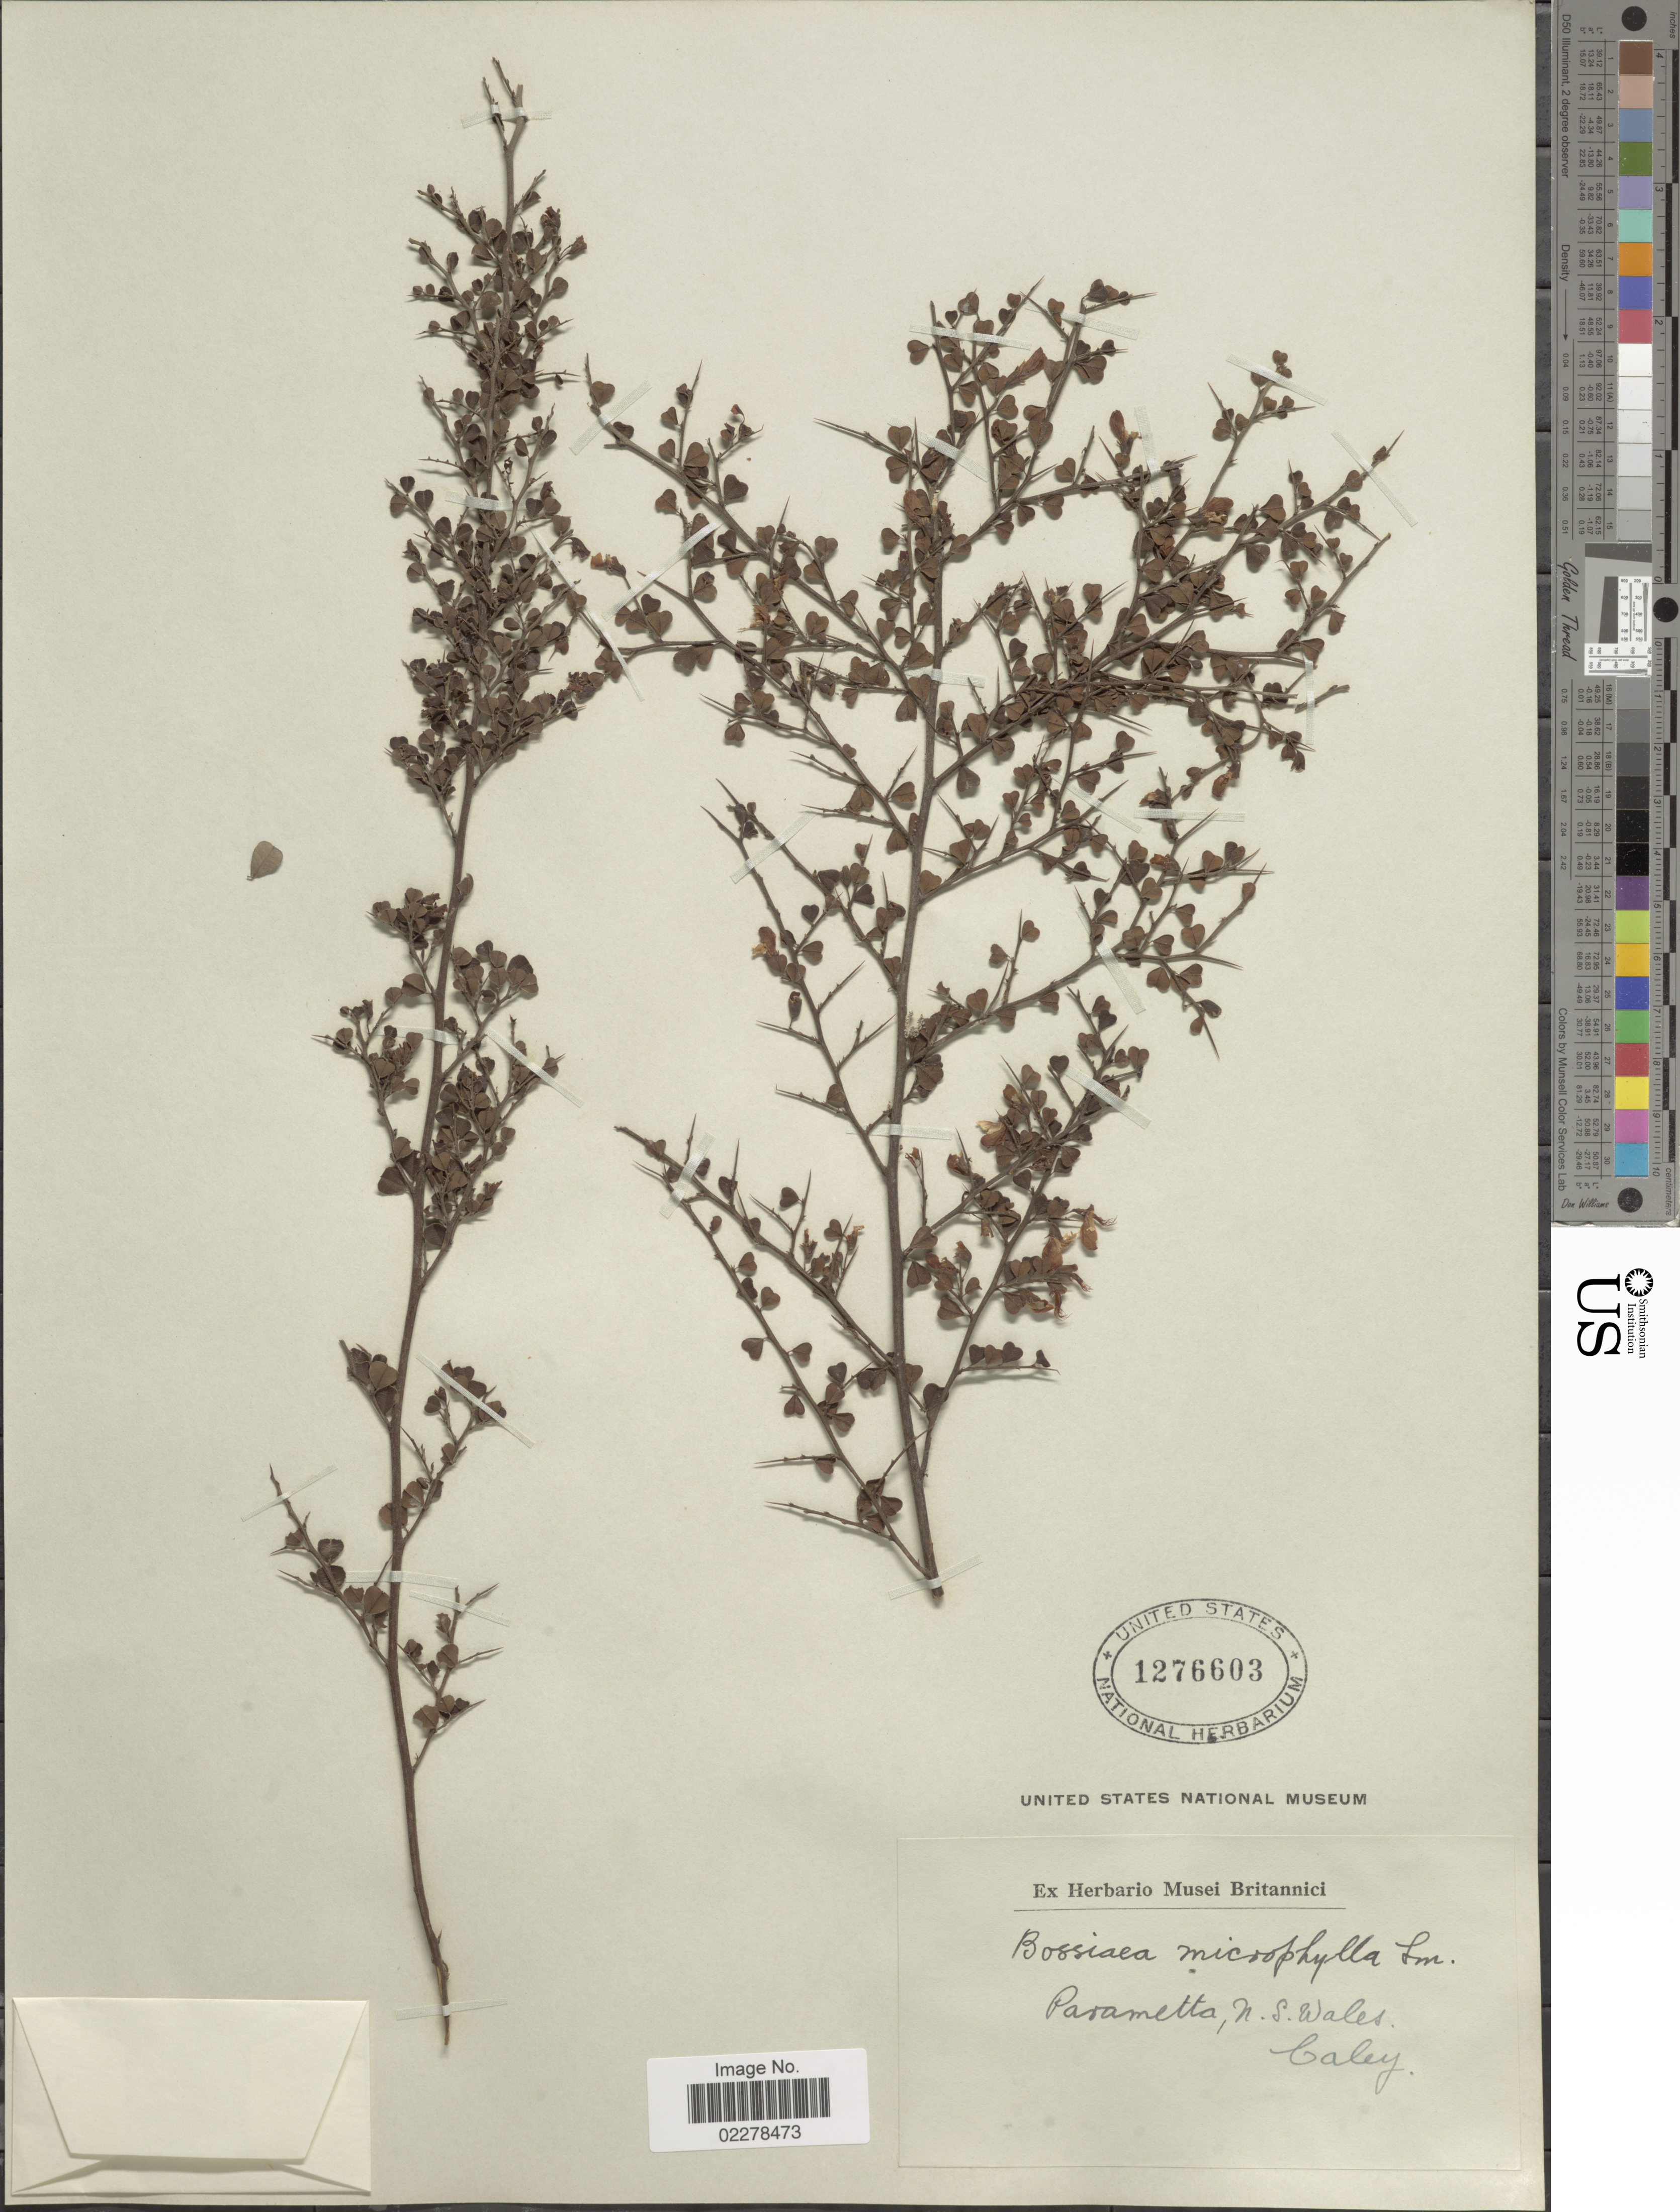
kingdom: Plantae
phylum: Tracheophyta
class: Magnoliopsida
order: Fabales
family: Fabaceae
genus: Bossiaea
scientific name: Bossiaea microphylla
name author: (Sims) Sm.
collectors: -. Caley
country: Australia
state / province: New South Wales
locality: Parrametta, N. S. Wales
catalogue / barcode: US 1276603